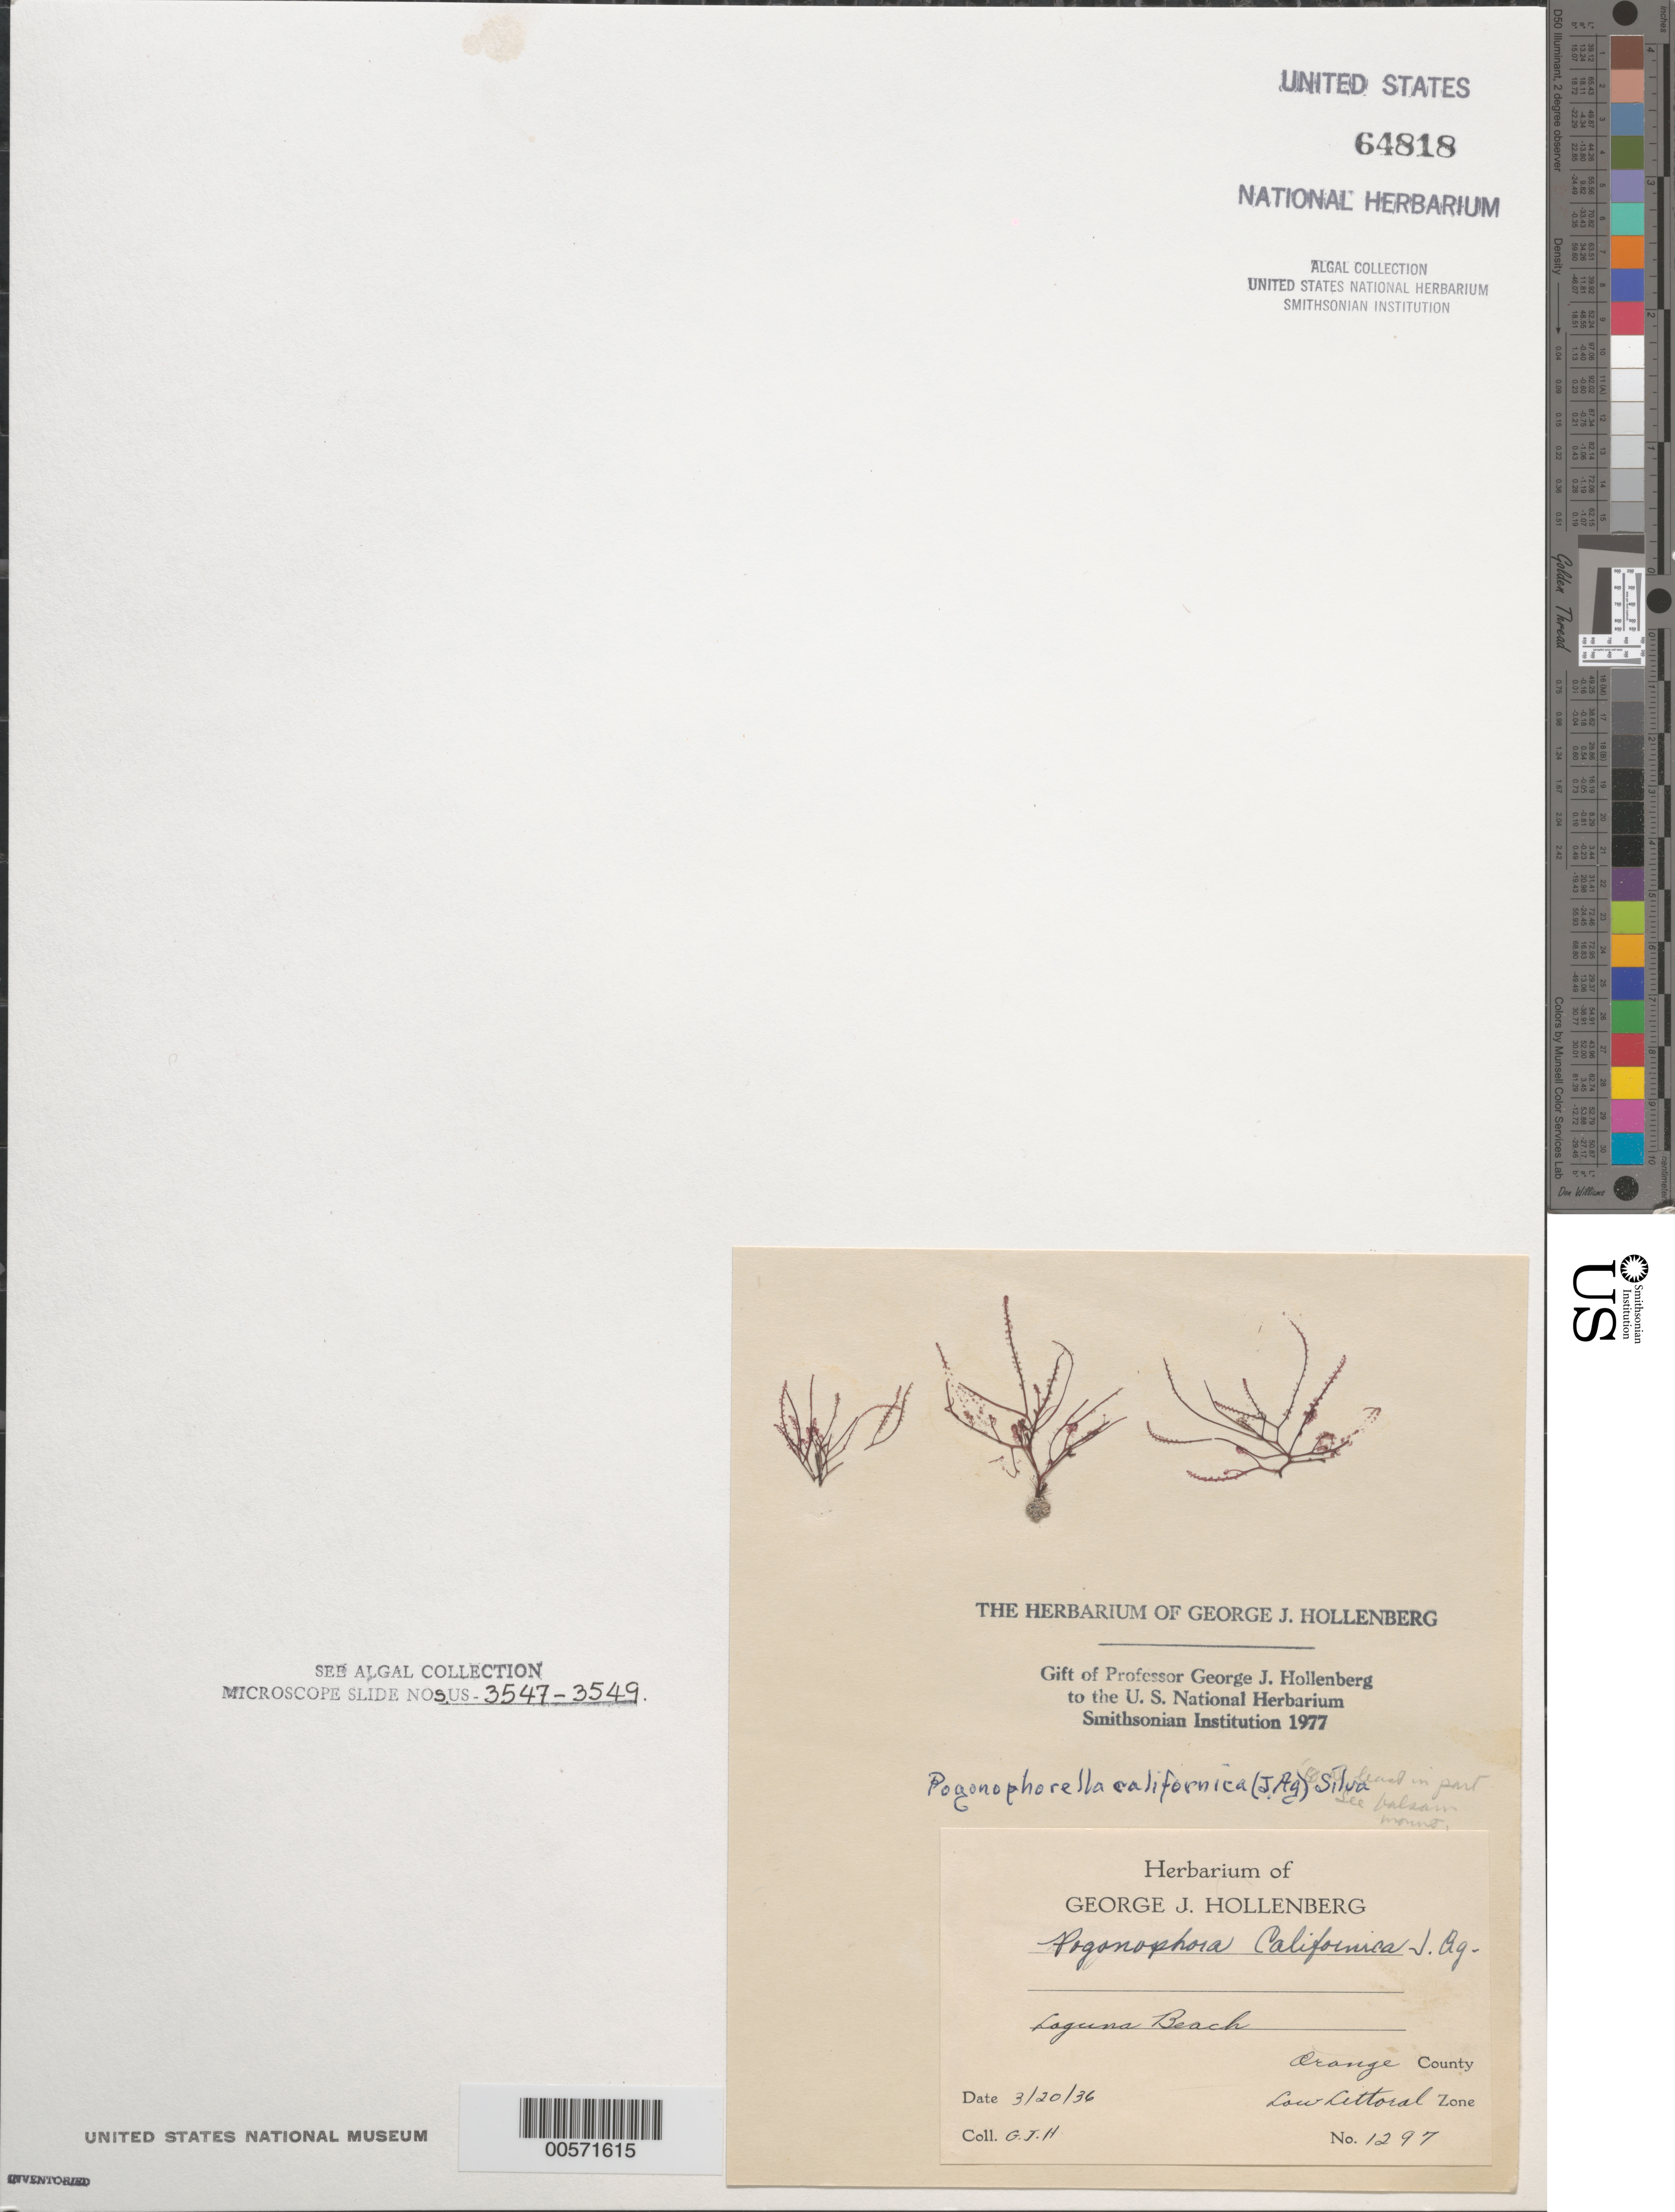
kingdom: Plantae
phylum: Rhodophyta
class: Florideophyceae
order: Ceramiales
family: Dasyaceae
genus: Dasya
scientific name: Dasya binghamiae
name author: A.J.K. Millar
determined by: Algae name updating Project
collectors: G. Hollenberg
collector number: GJH 1297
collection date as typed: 20 Mar 1936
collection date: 1936-03-20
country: United States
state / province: California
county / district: Orange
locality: Laguna Beach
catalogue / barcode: US 64818